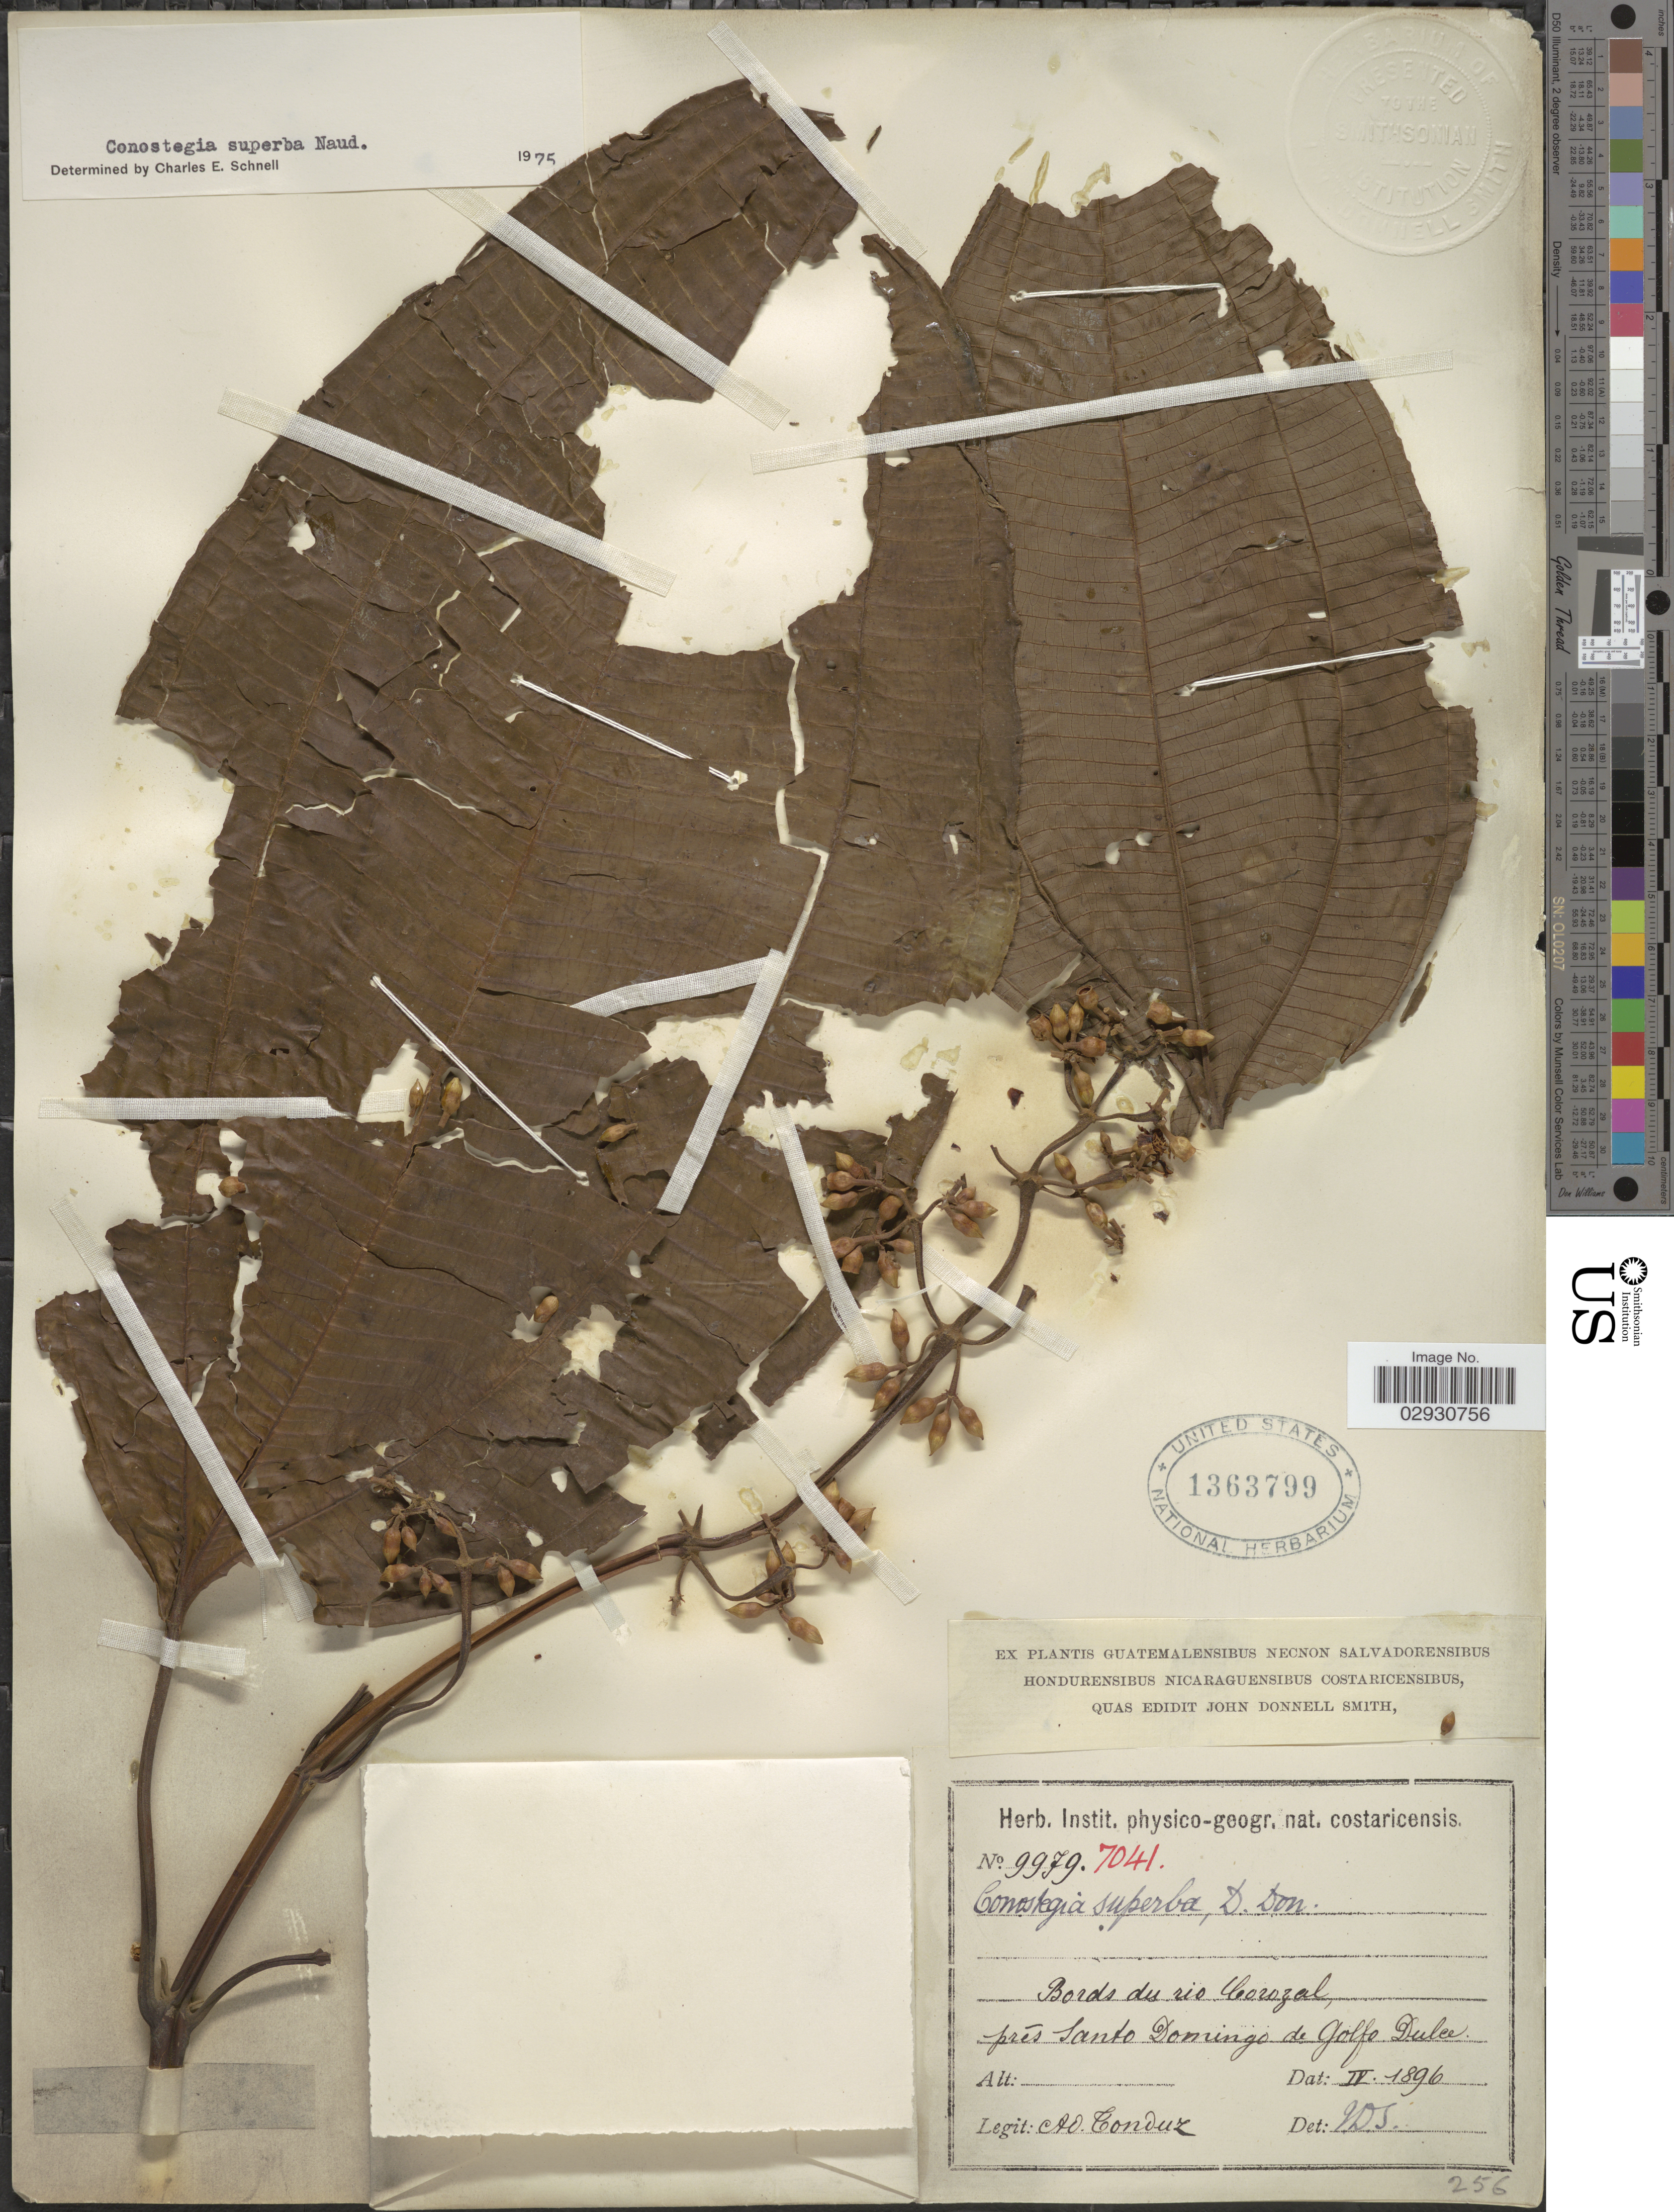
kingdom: Plantae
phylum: Tracheophyta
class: Magnoliopsida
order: Myrtales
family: Melastomataceae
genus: Conostegia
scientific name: Conostegia superba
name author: Naudin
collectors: A. Tonduz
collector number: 9979/7041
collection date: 1896-04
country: Puerto Rico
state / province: Corozal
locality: Bords du rio Corozal, prés Santo Domingo de Golfo Dulce.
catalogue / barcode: US 1363799